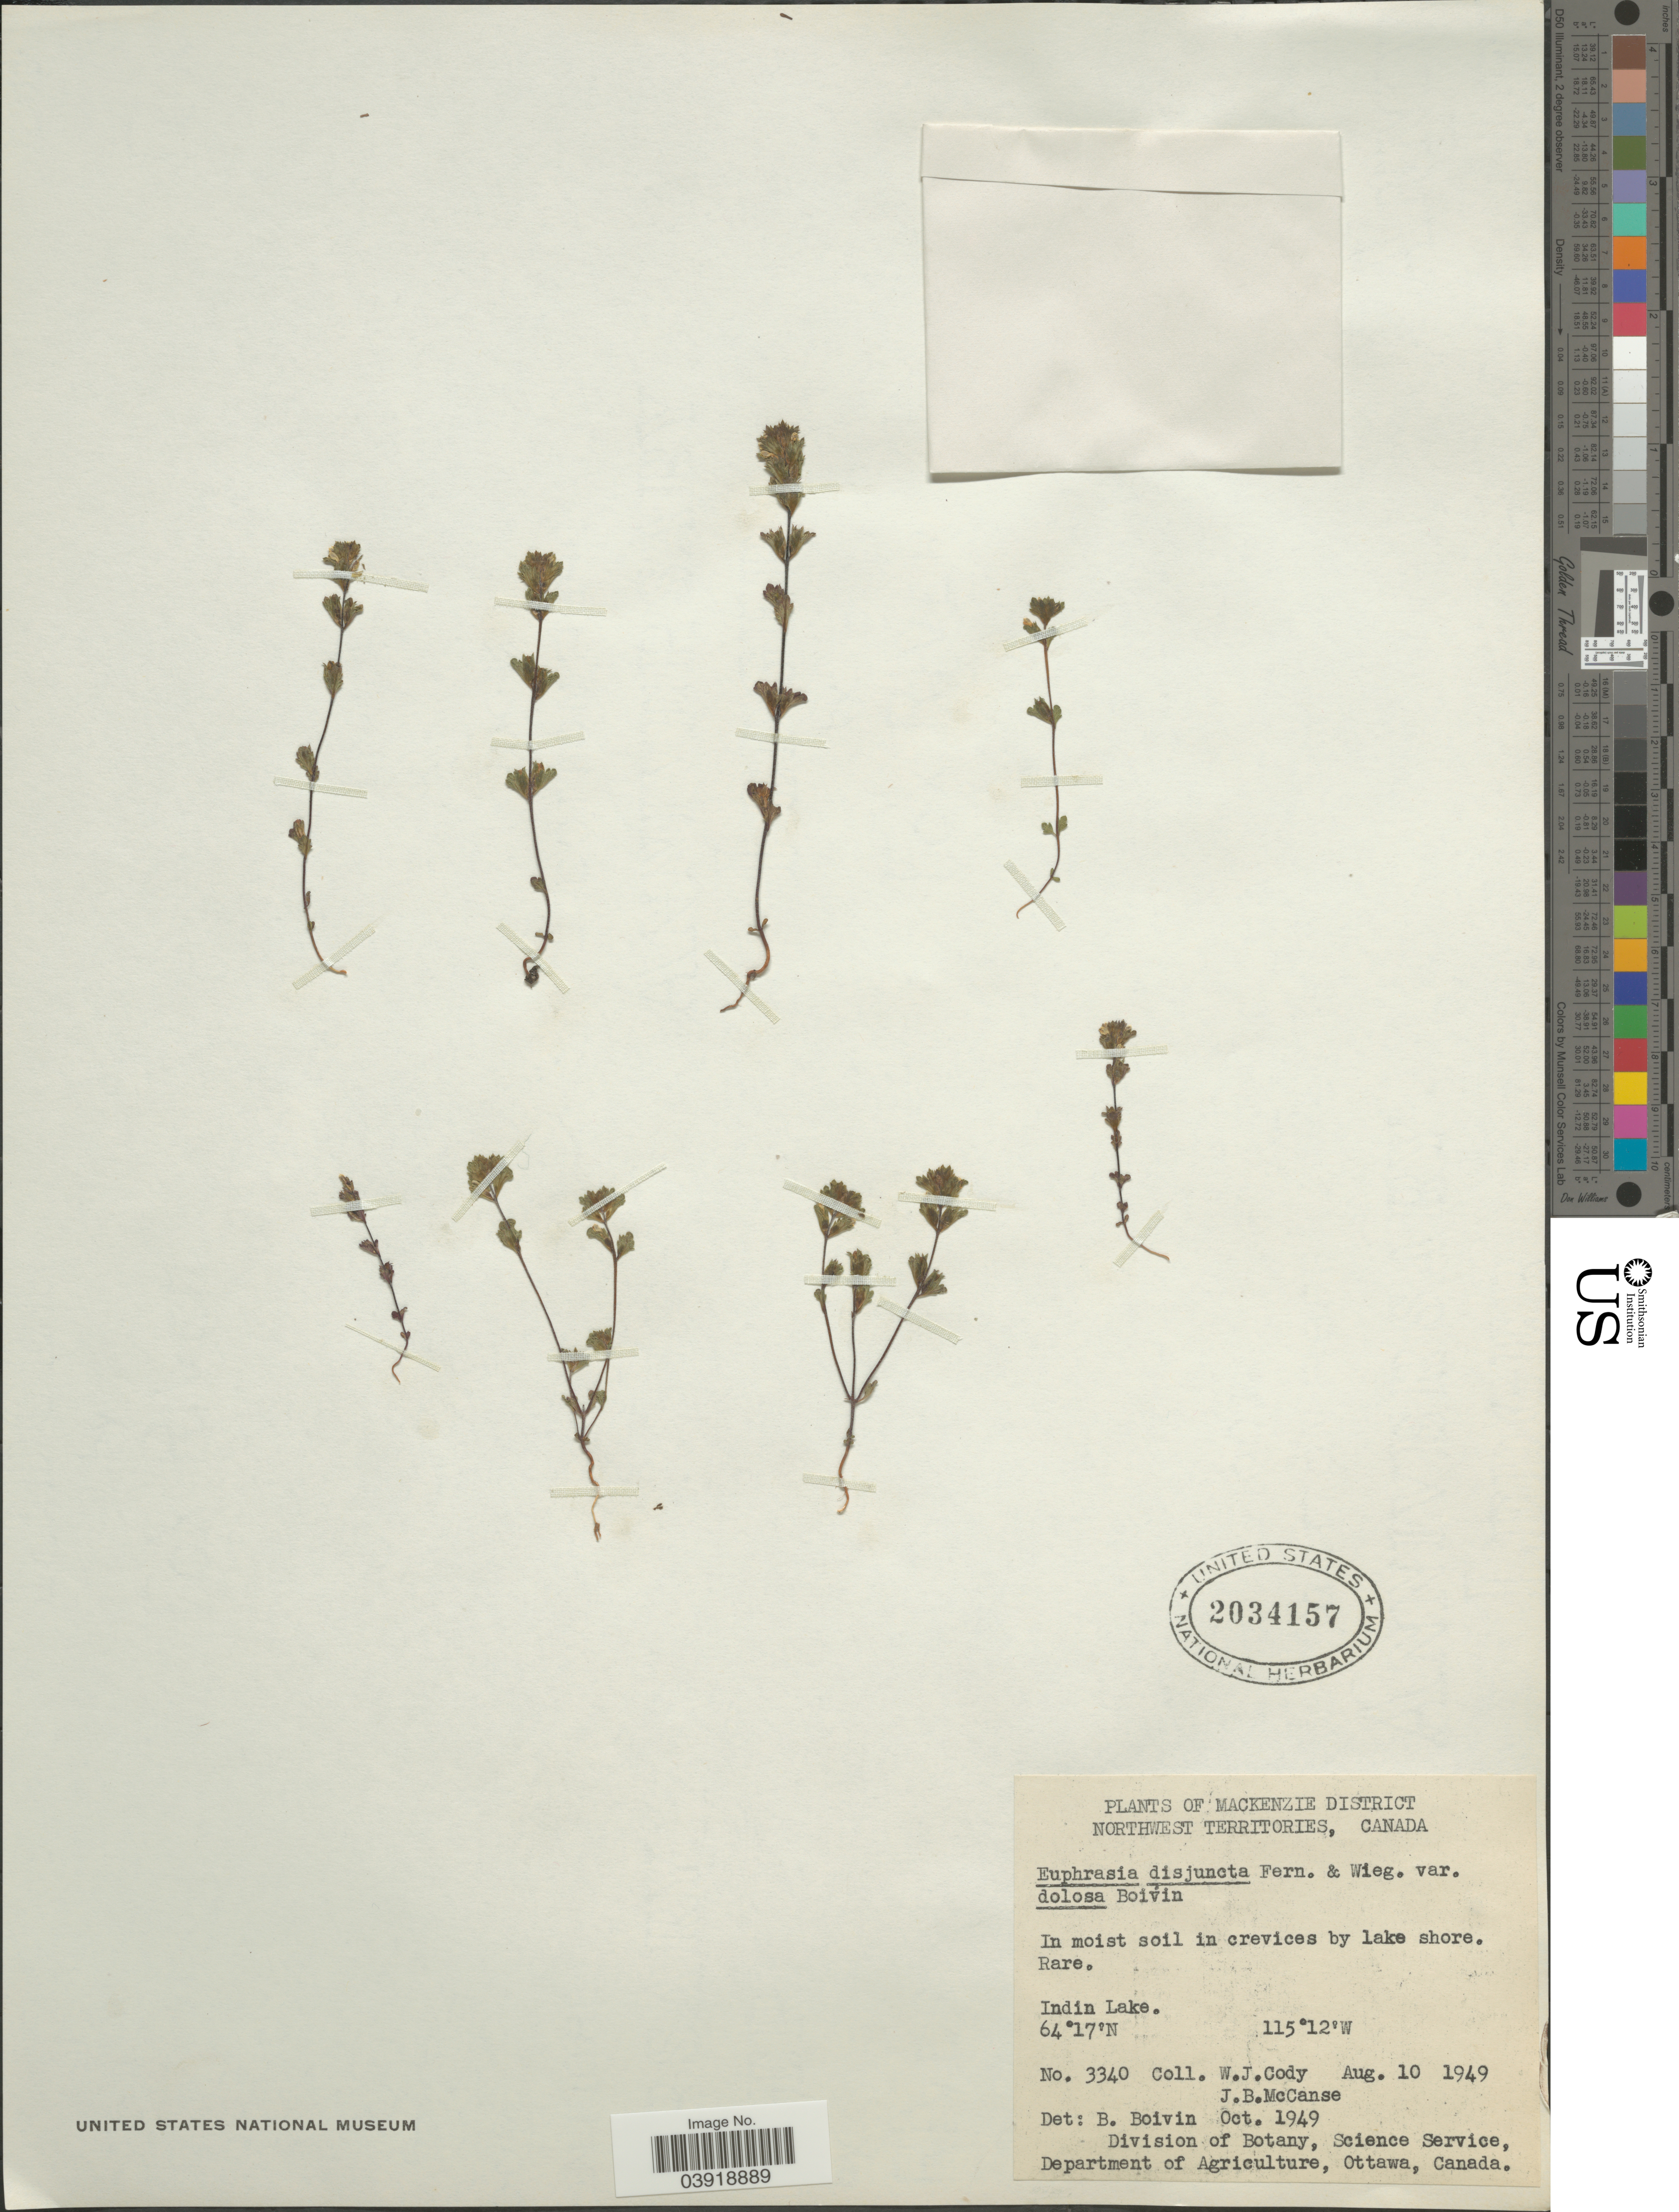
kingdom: Plantae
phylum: Tracheophyta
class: Magnoliopsida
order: Lamiales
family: Orobanchaceae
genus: Euphrasia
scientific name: Euphrasia disjuncta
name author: Fernald & Wiegand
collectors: W. Cody & J. McCanse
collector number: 3340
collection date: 1949-08-10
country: Canada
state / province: Northwest Territories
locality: Mackenzie District. Indin Lake.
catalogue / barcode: US 2034157